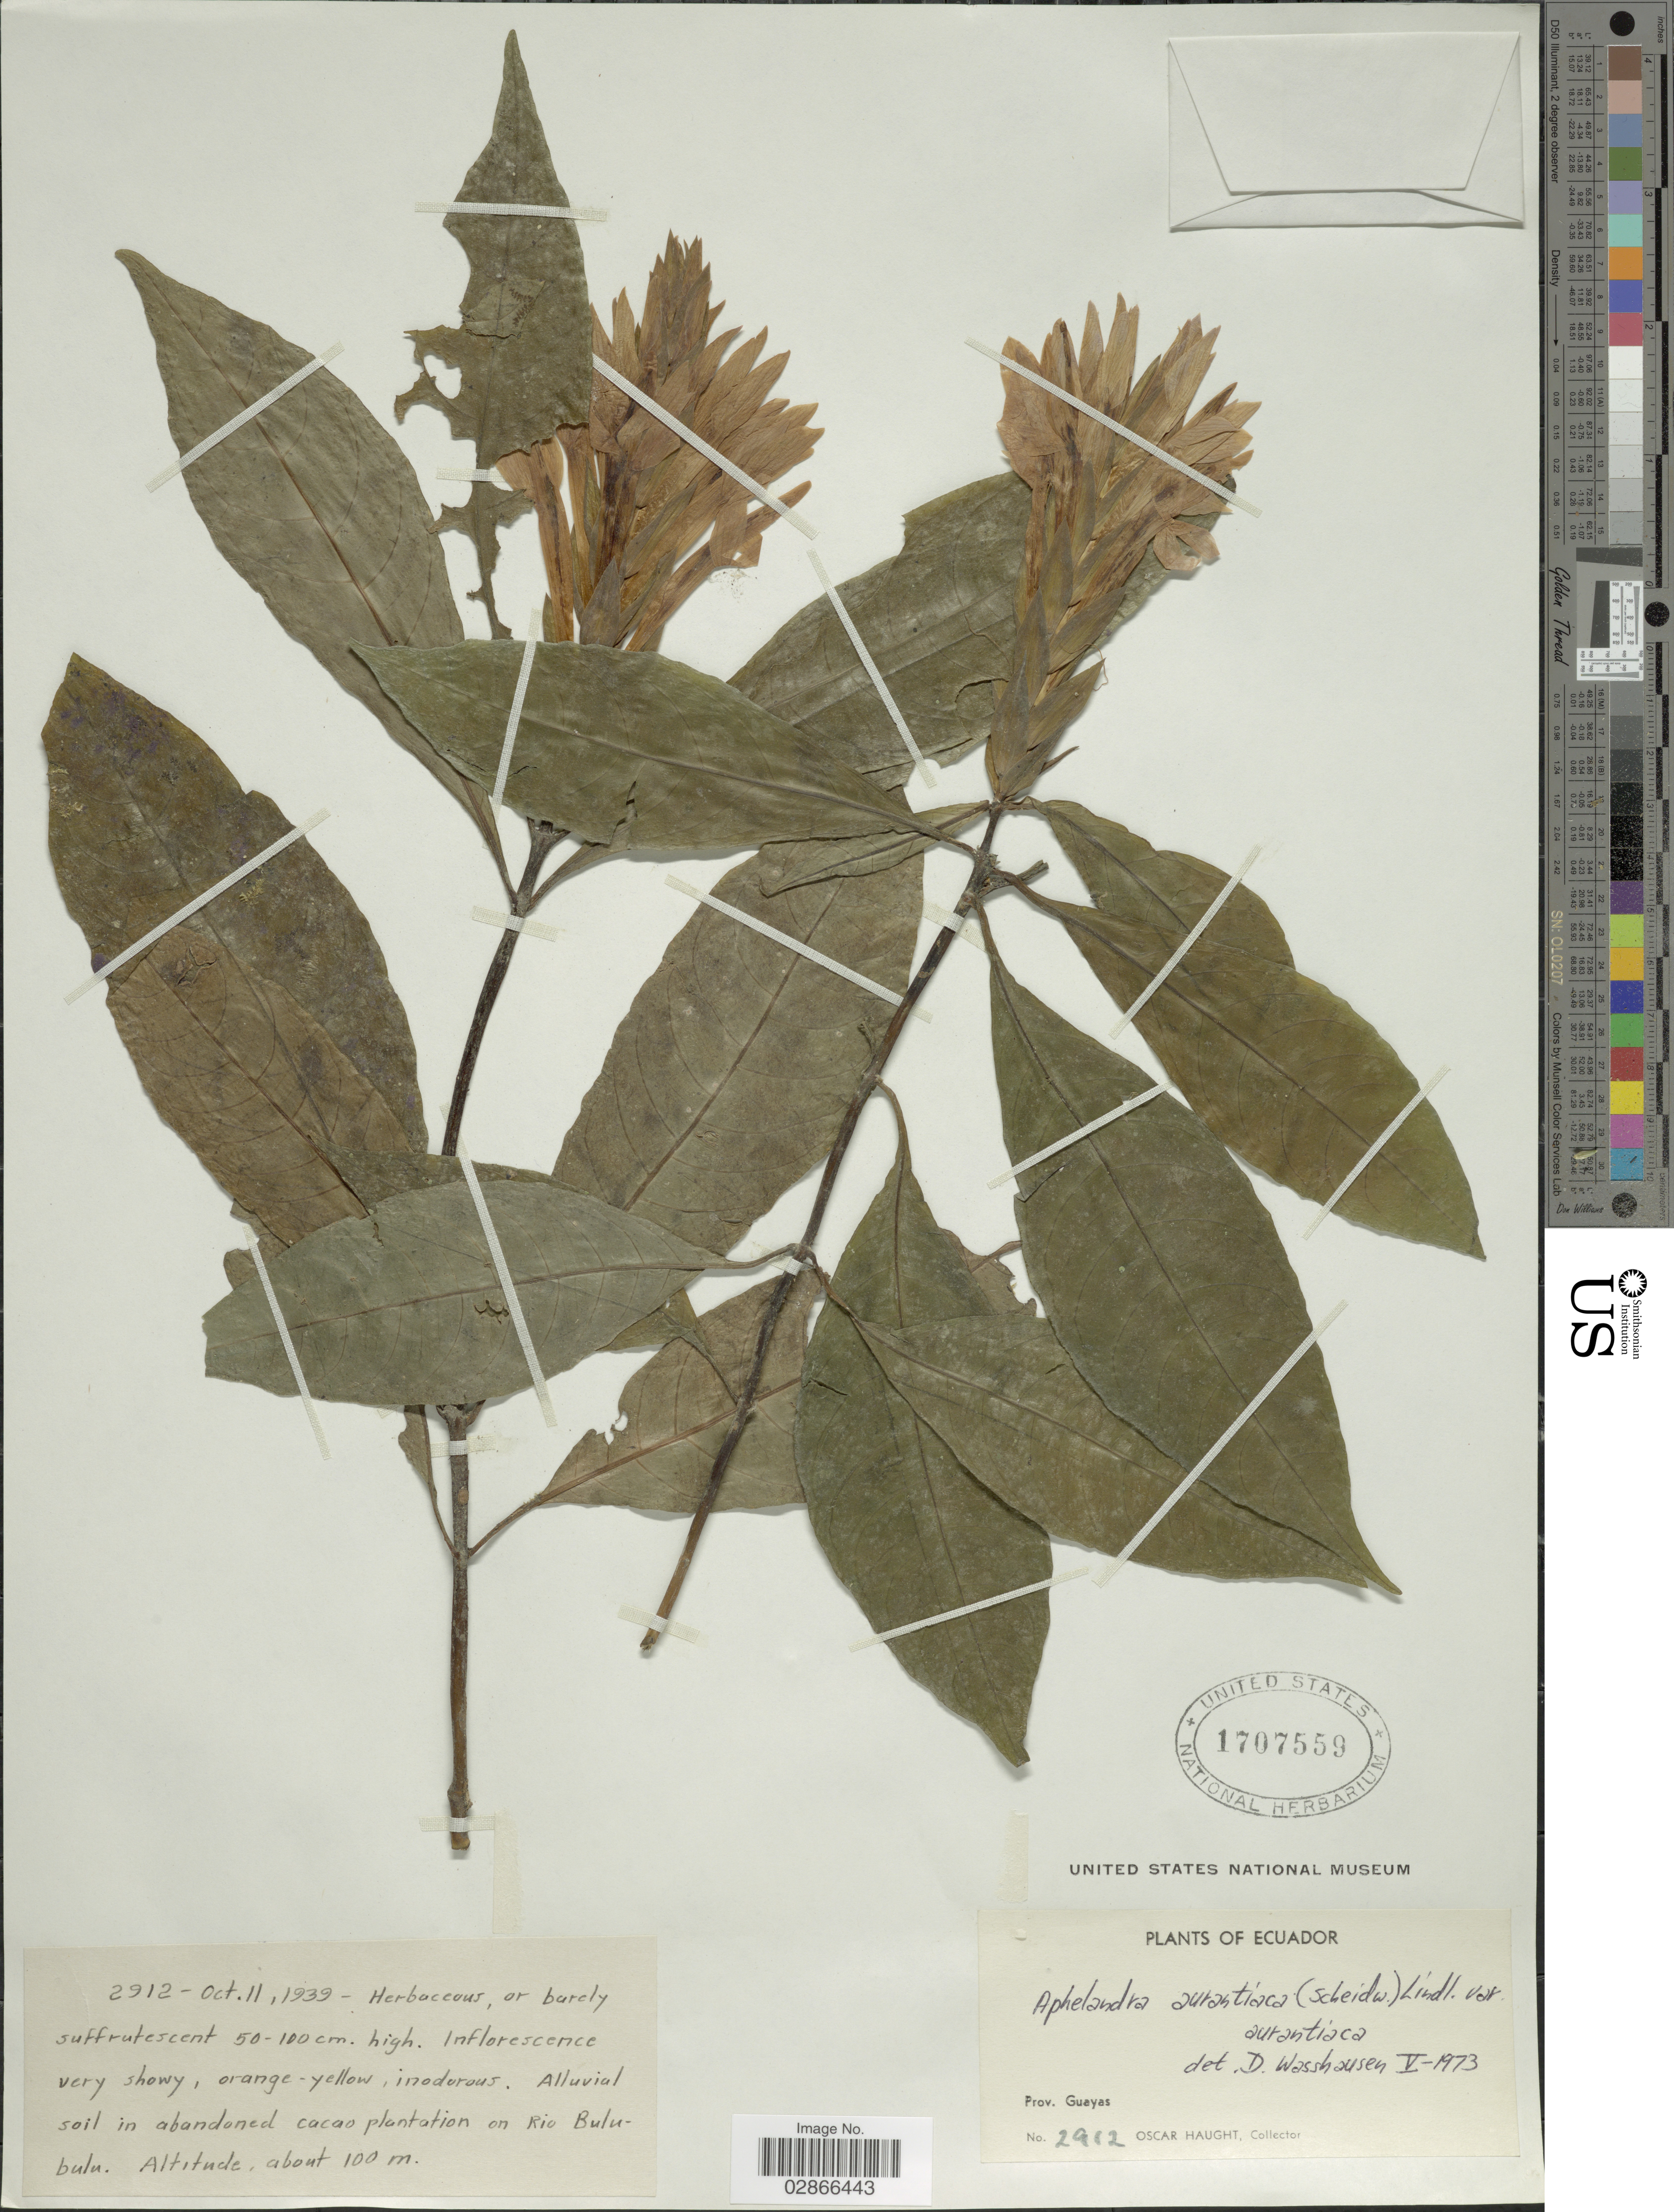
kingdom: Plantae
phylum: Tracheophyta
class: Magnoliopsida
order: Lamiales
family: Acanthaceae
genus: Aphelandra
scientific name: Aphelandra aurantiaca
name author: (Scheidw.) Lindl.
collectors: O. Haught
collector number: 2912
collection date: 1939-10-11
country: Ecuador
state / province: Guayas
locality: Rio Bulubulu.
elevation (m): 100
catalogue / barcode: US 1707559